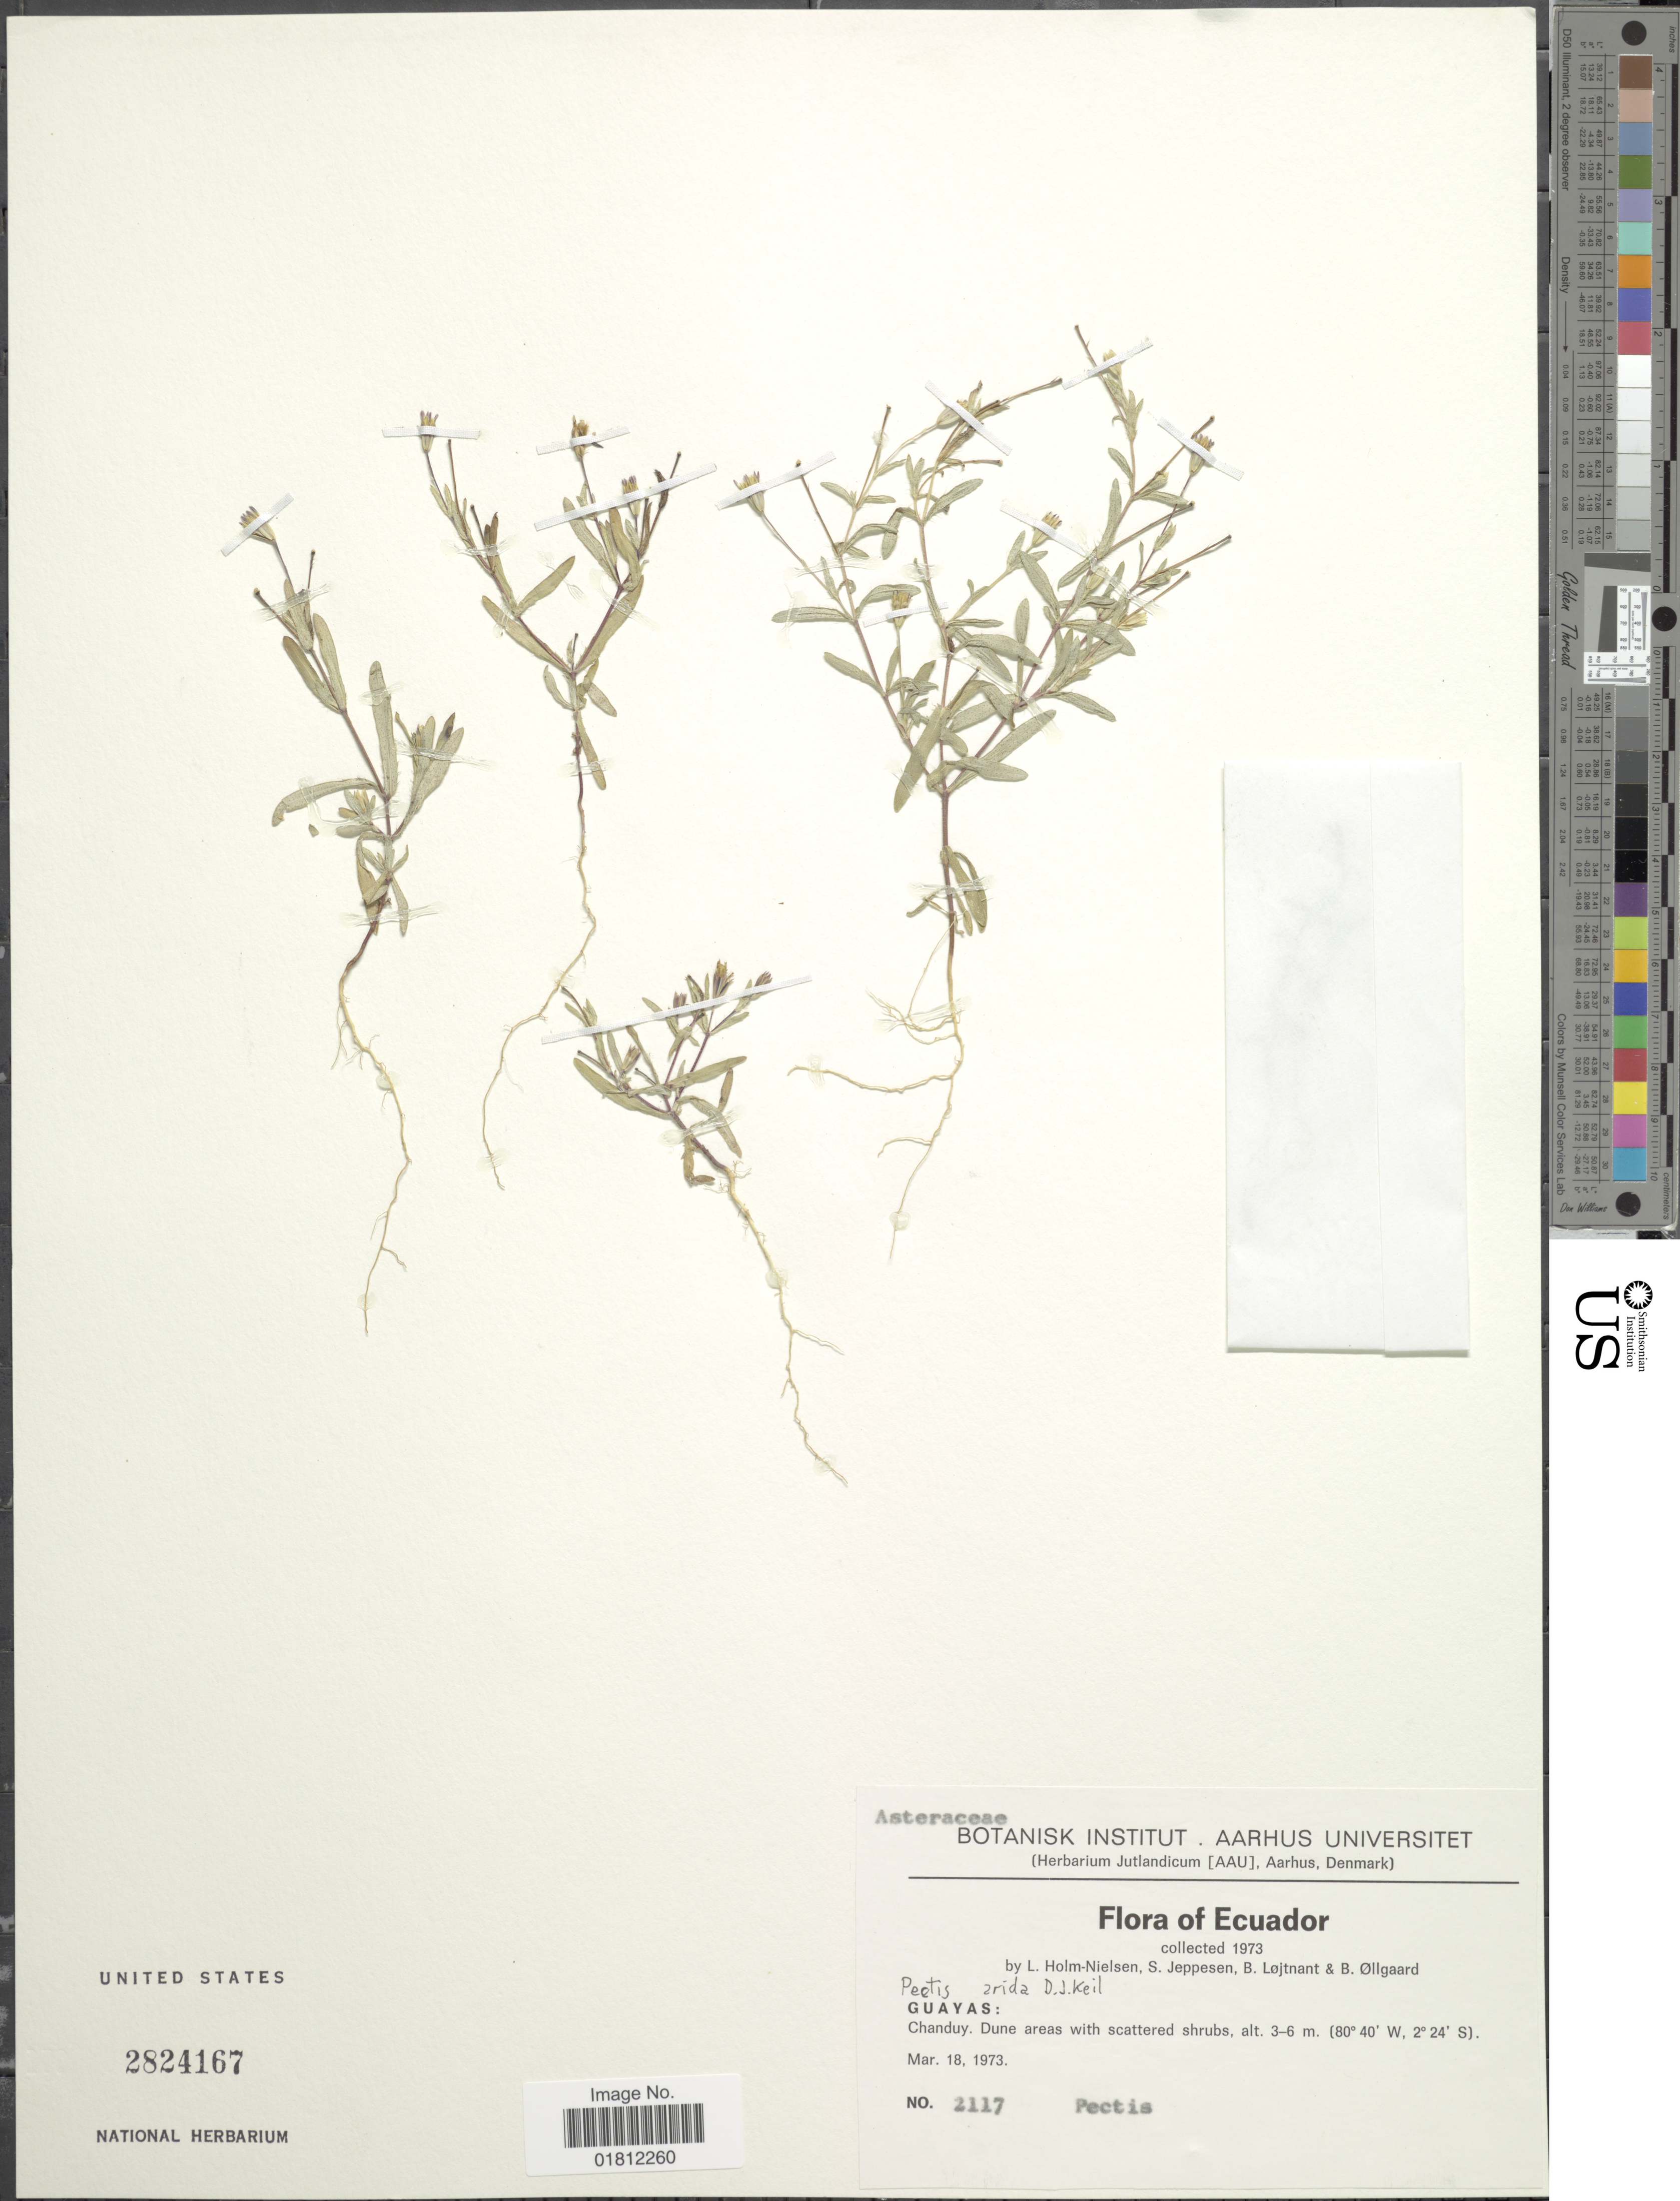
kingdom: Plantae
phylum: Tracheophyta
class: Magnoliopsida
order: Asterales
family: Asteraceae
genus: Pectis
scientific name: Pectis arida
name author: D.J. Keil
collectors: L. B. Holm-Nielsen, S. Jeppesen, B. Löjtnant & B. Øllgaard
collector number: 2117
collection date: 1973-03-18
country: Ecuador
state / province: Guayas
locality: Guayas: Chanduy, Dune areas with scattered shrubs.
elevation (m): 3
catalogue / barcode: US 2824167